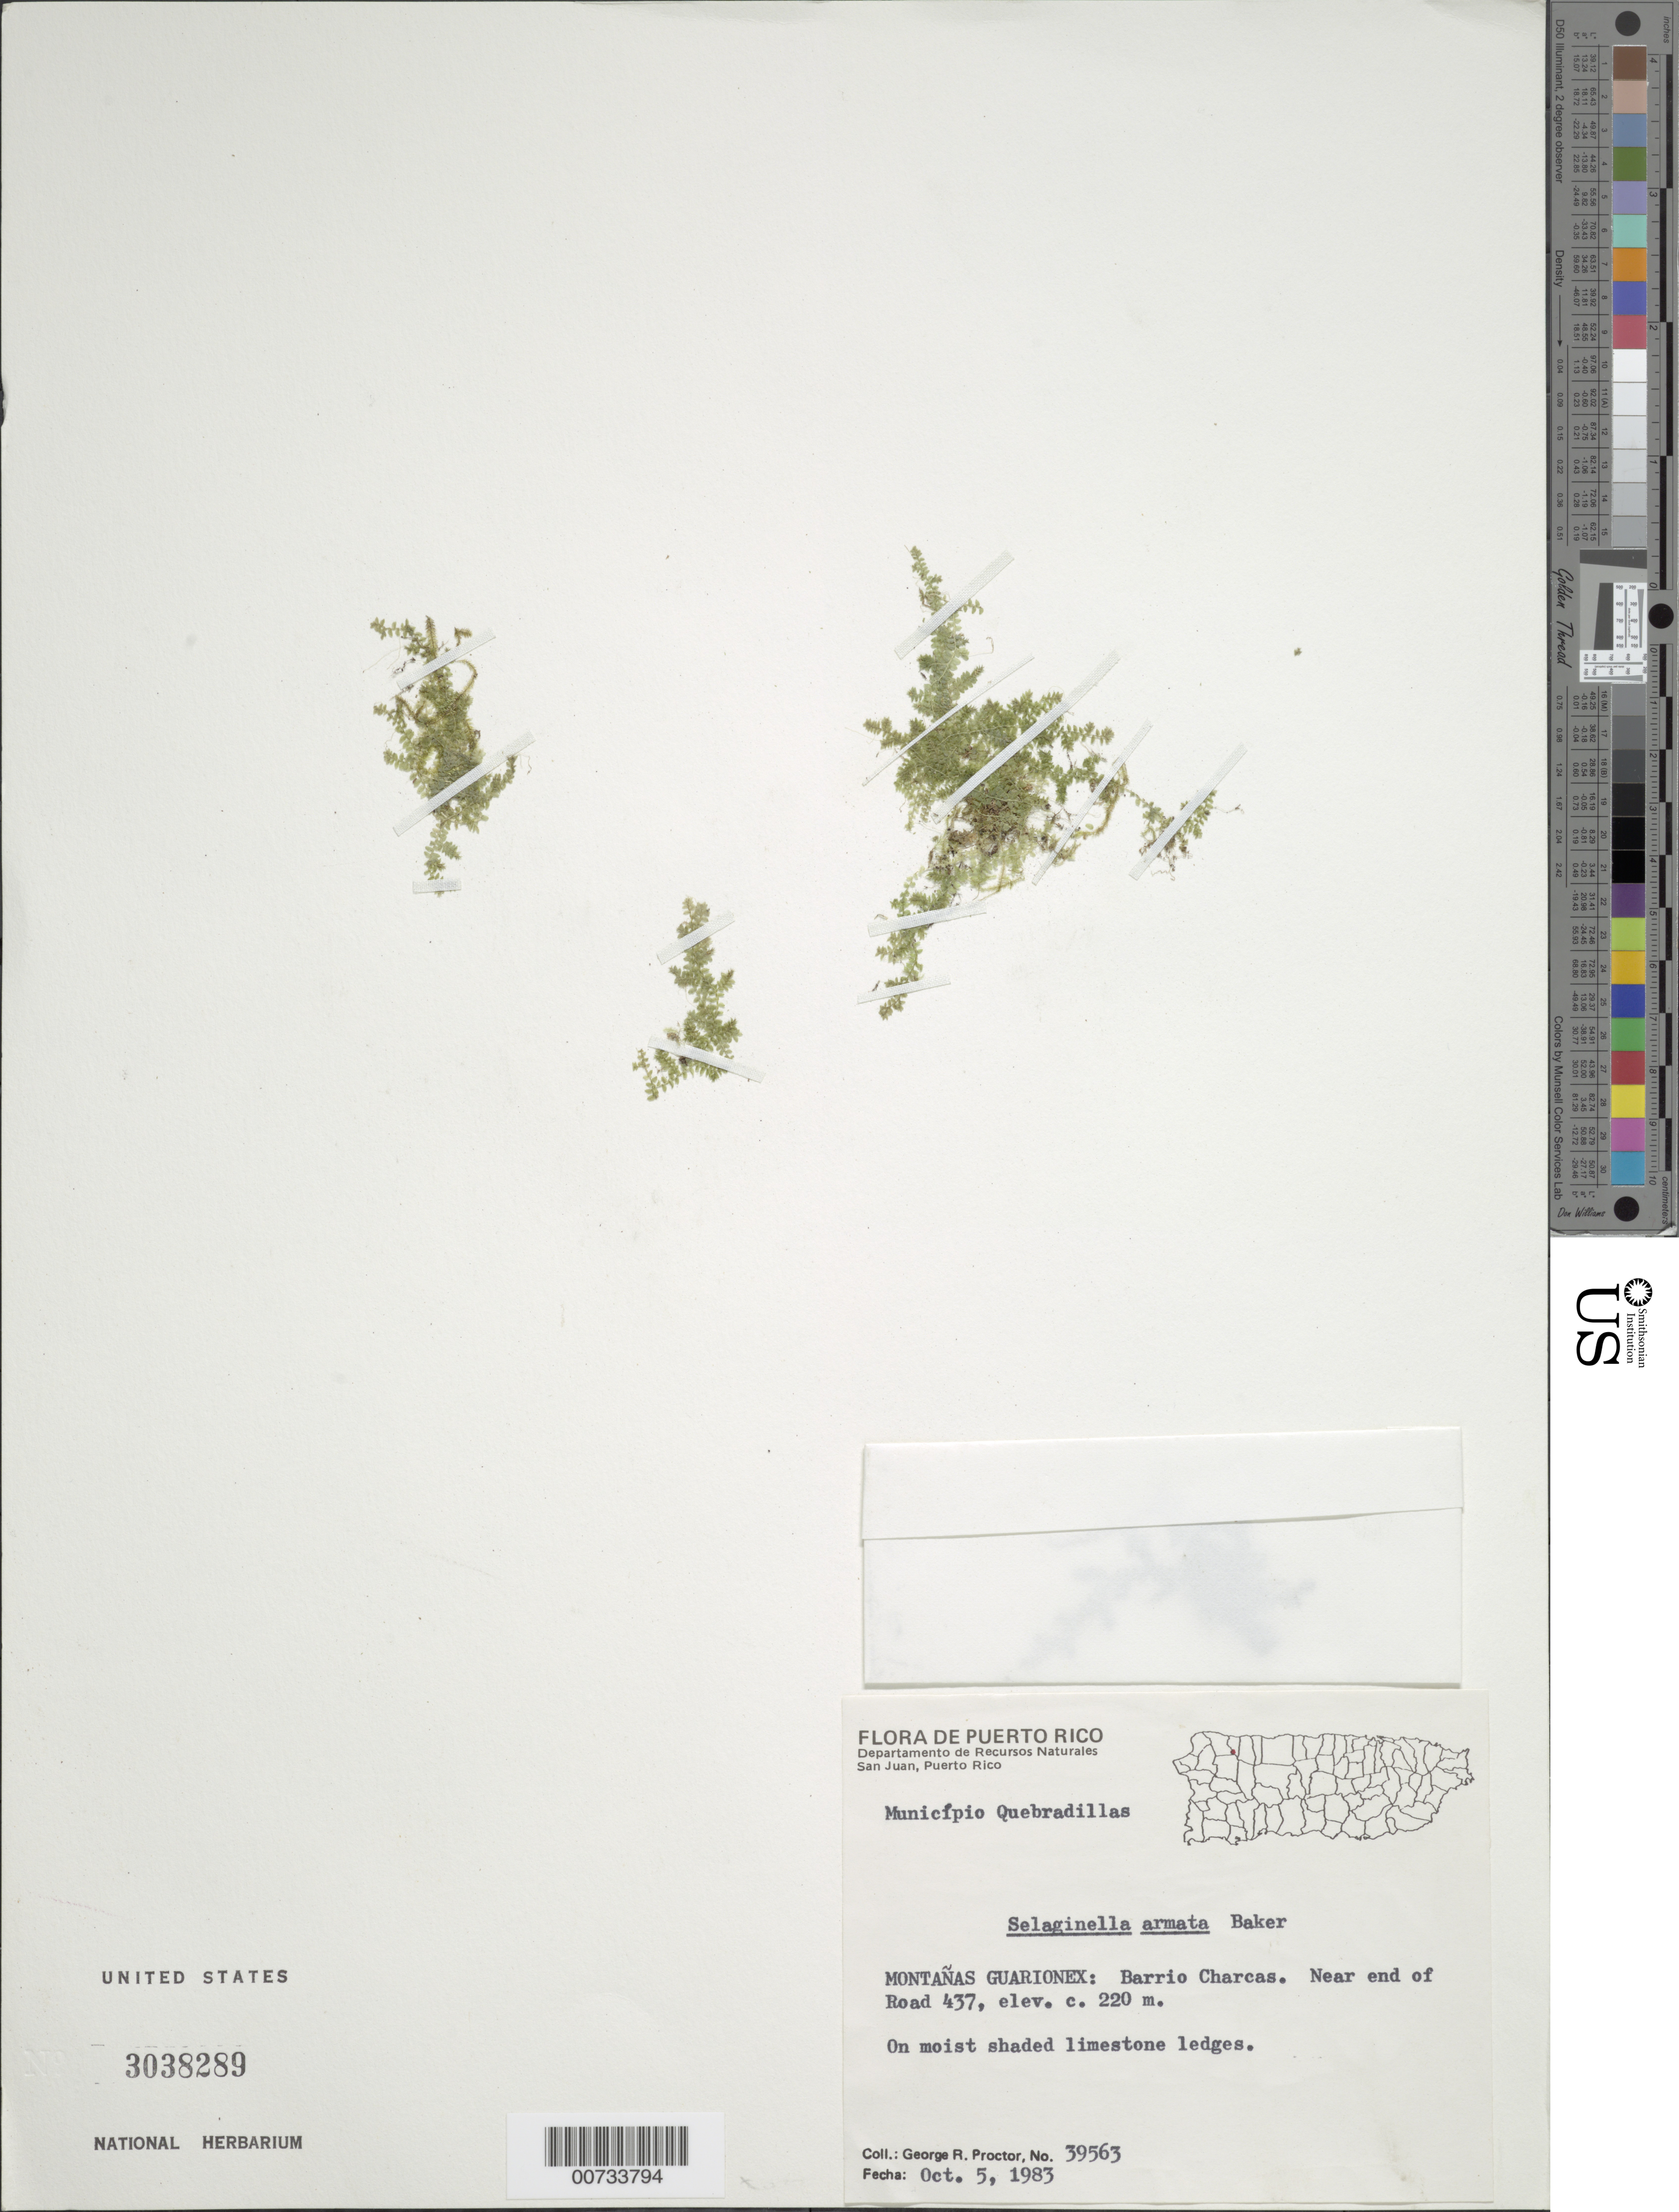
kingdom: Plantae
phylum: Tracheophyta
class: Lycopodiopsida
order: Selaginellales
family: Selaginellaceae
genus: Selaginella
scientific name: Selaginella armata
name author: Baker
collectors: G. R. Proctor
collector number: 39563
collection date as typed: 05 Oct 1983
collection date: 1983-10-05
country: Puerto Rico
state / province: Quebradillas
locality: Montanas Guarionex: Barrio Charcas, near end of Road 437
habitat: On moist shaded limestone ledges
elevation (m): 220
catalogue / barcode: US 3038289